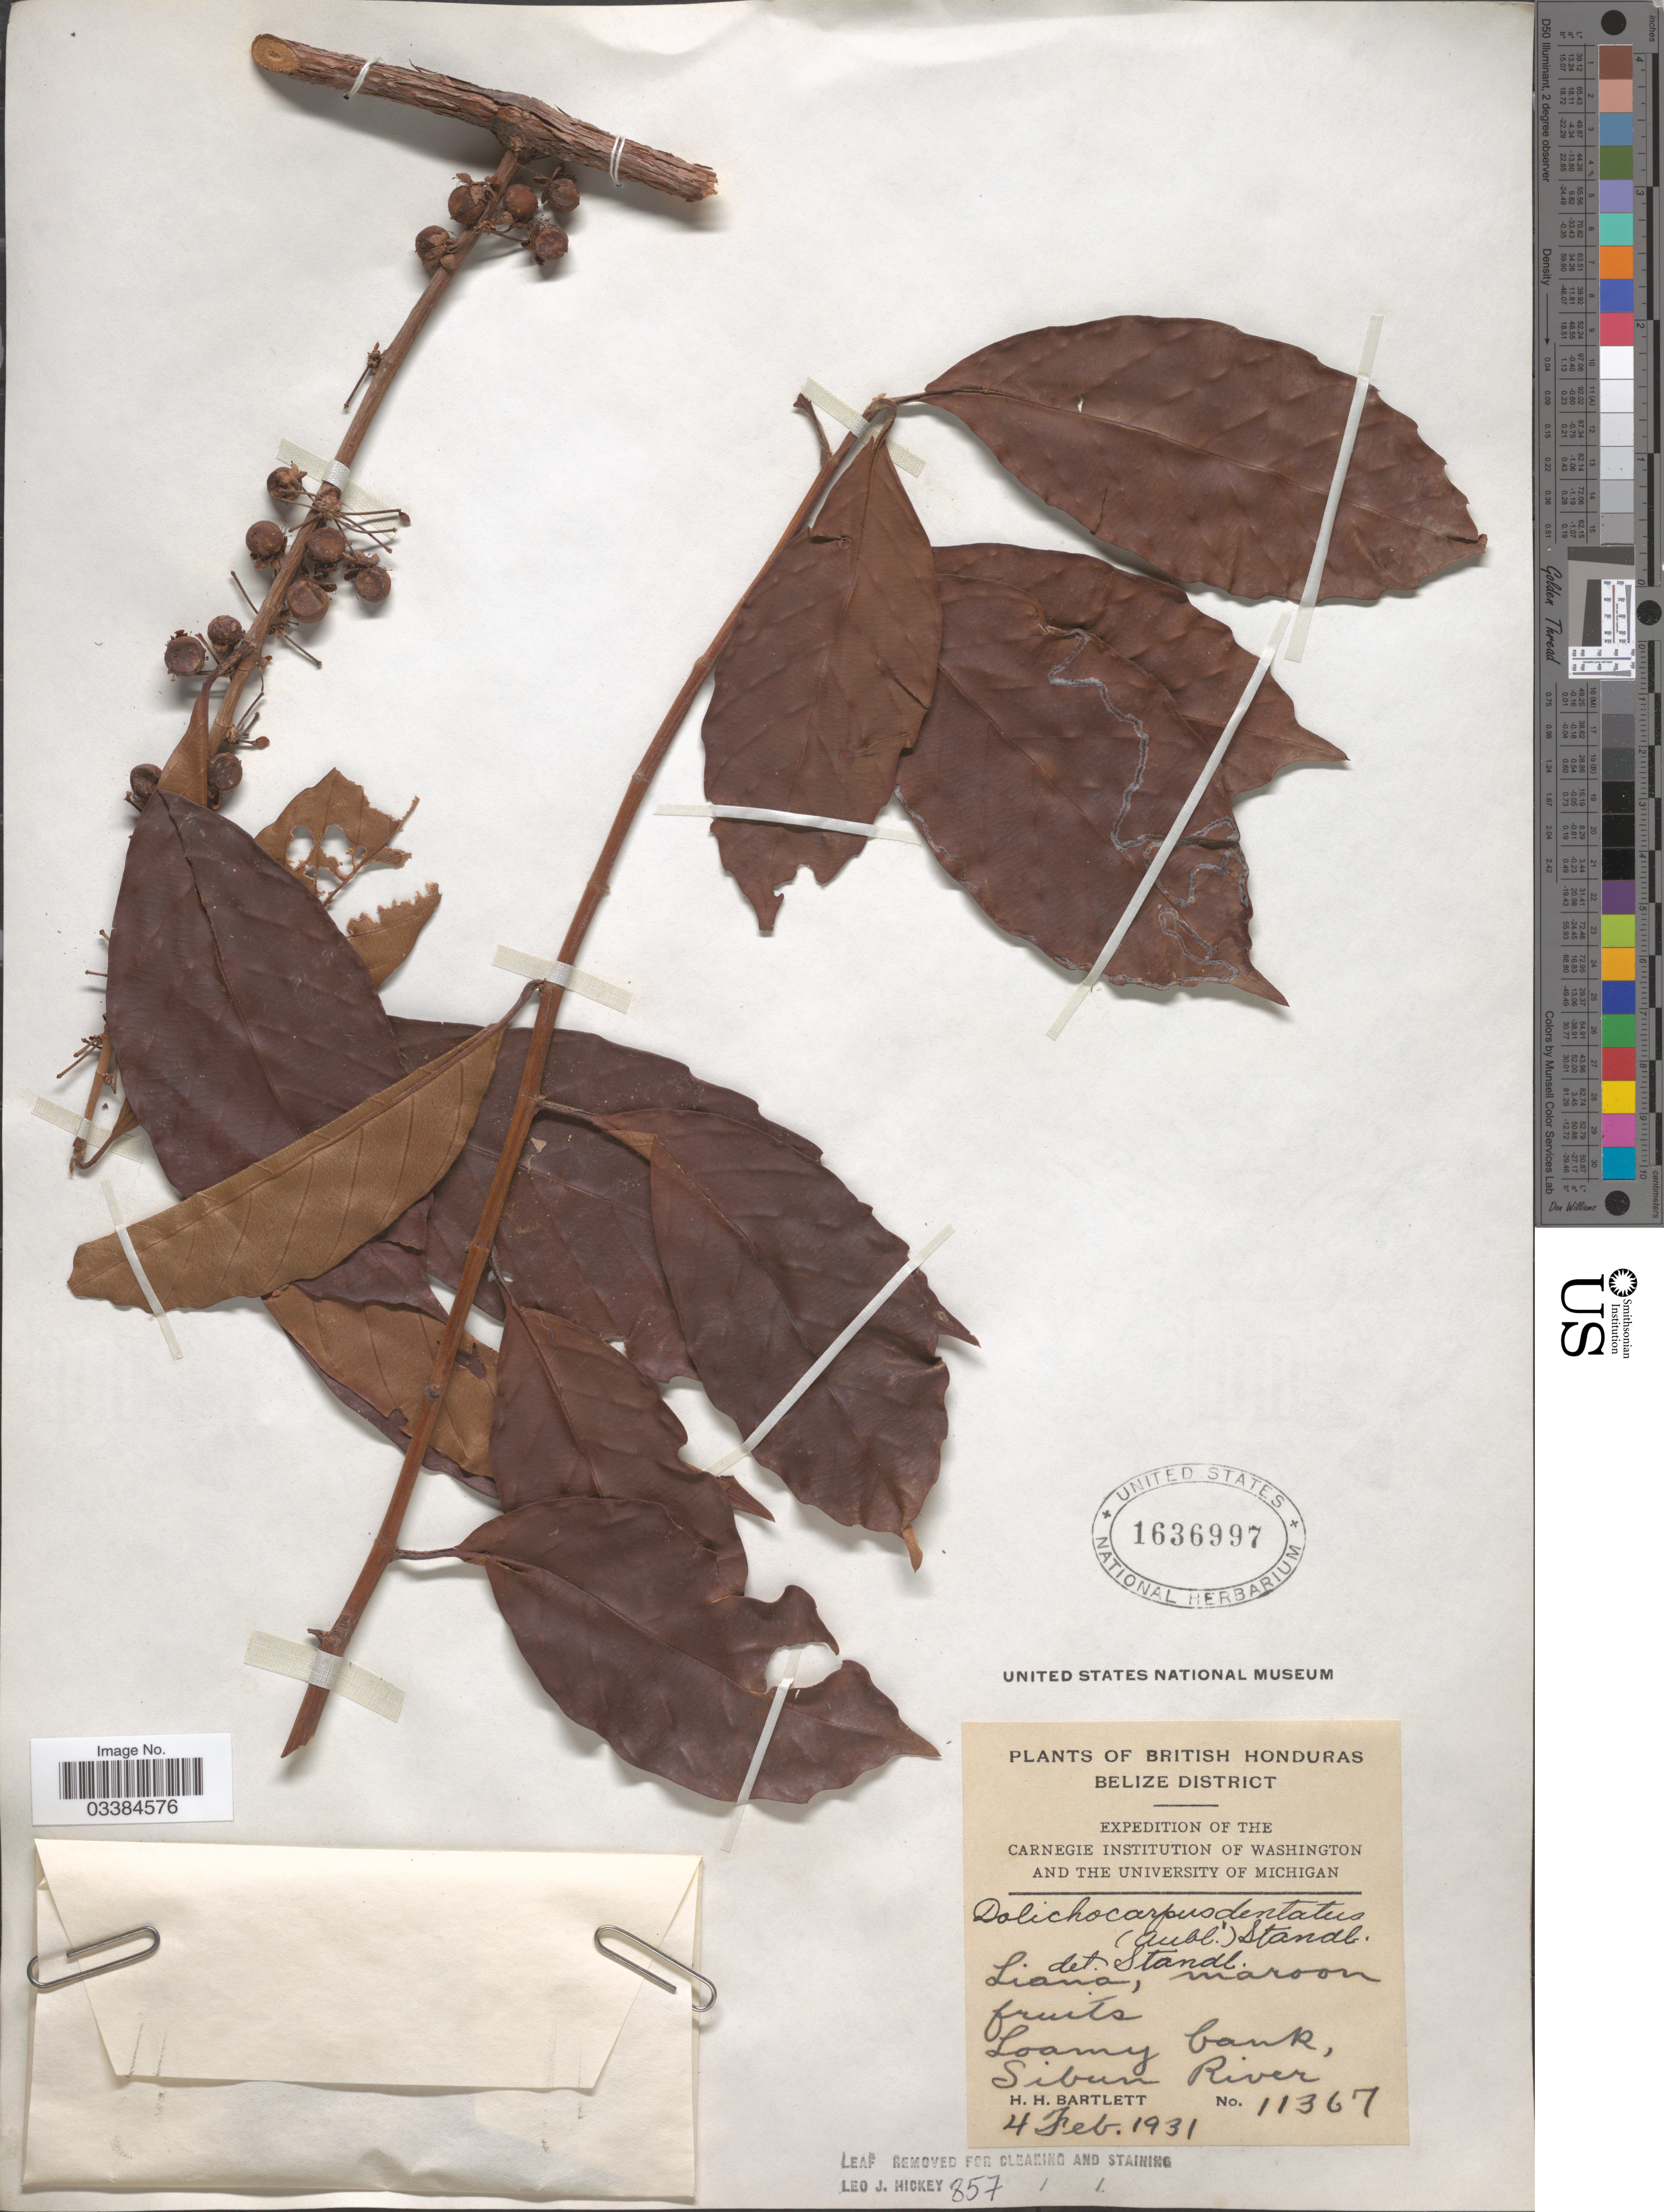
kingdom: Plantae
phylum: Tracheophyta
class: Magnoliopsida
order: Dilleniales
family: Dilleniaceae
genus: Doliocarpus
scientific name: Doliocarpus dentatus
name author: (Aubl.) Standl.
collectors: H. H. Bartlett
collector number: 11367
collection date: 1931-02-04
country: Belize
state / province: Belize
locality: British Honduras. Belize District. Sibun River.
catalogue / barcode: US 1636997